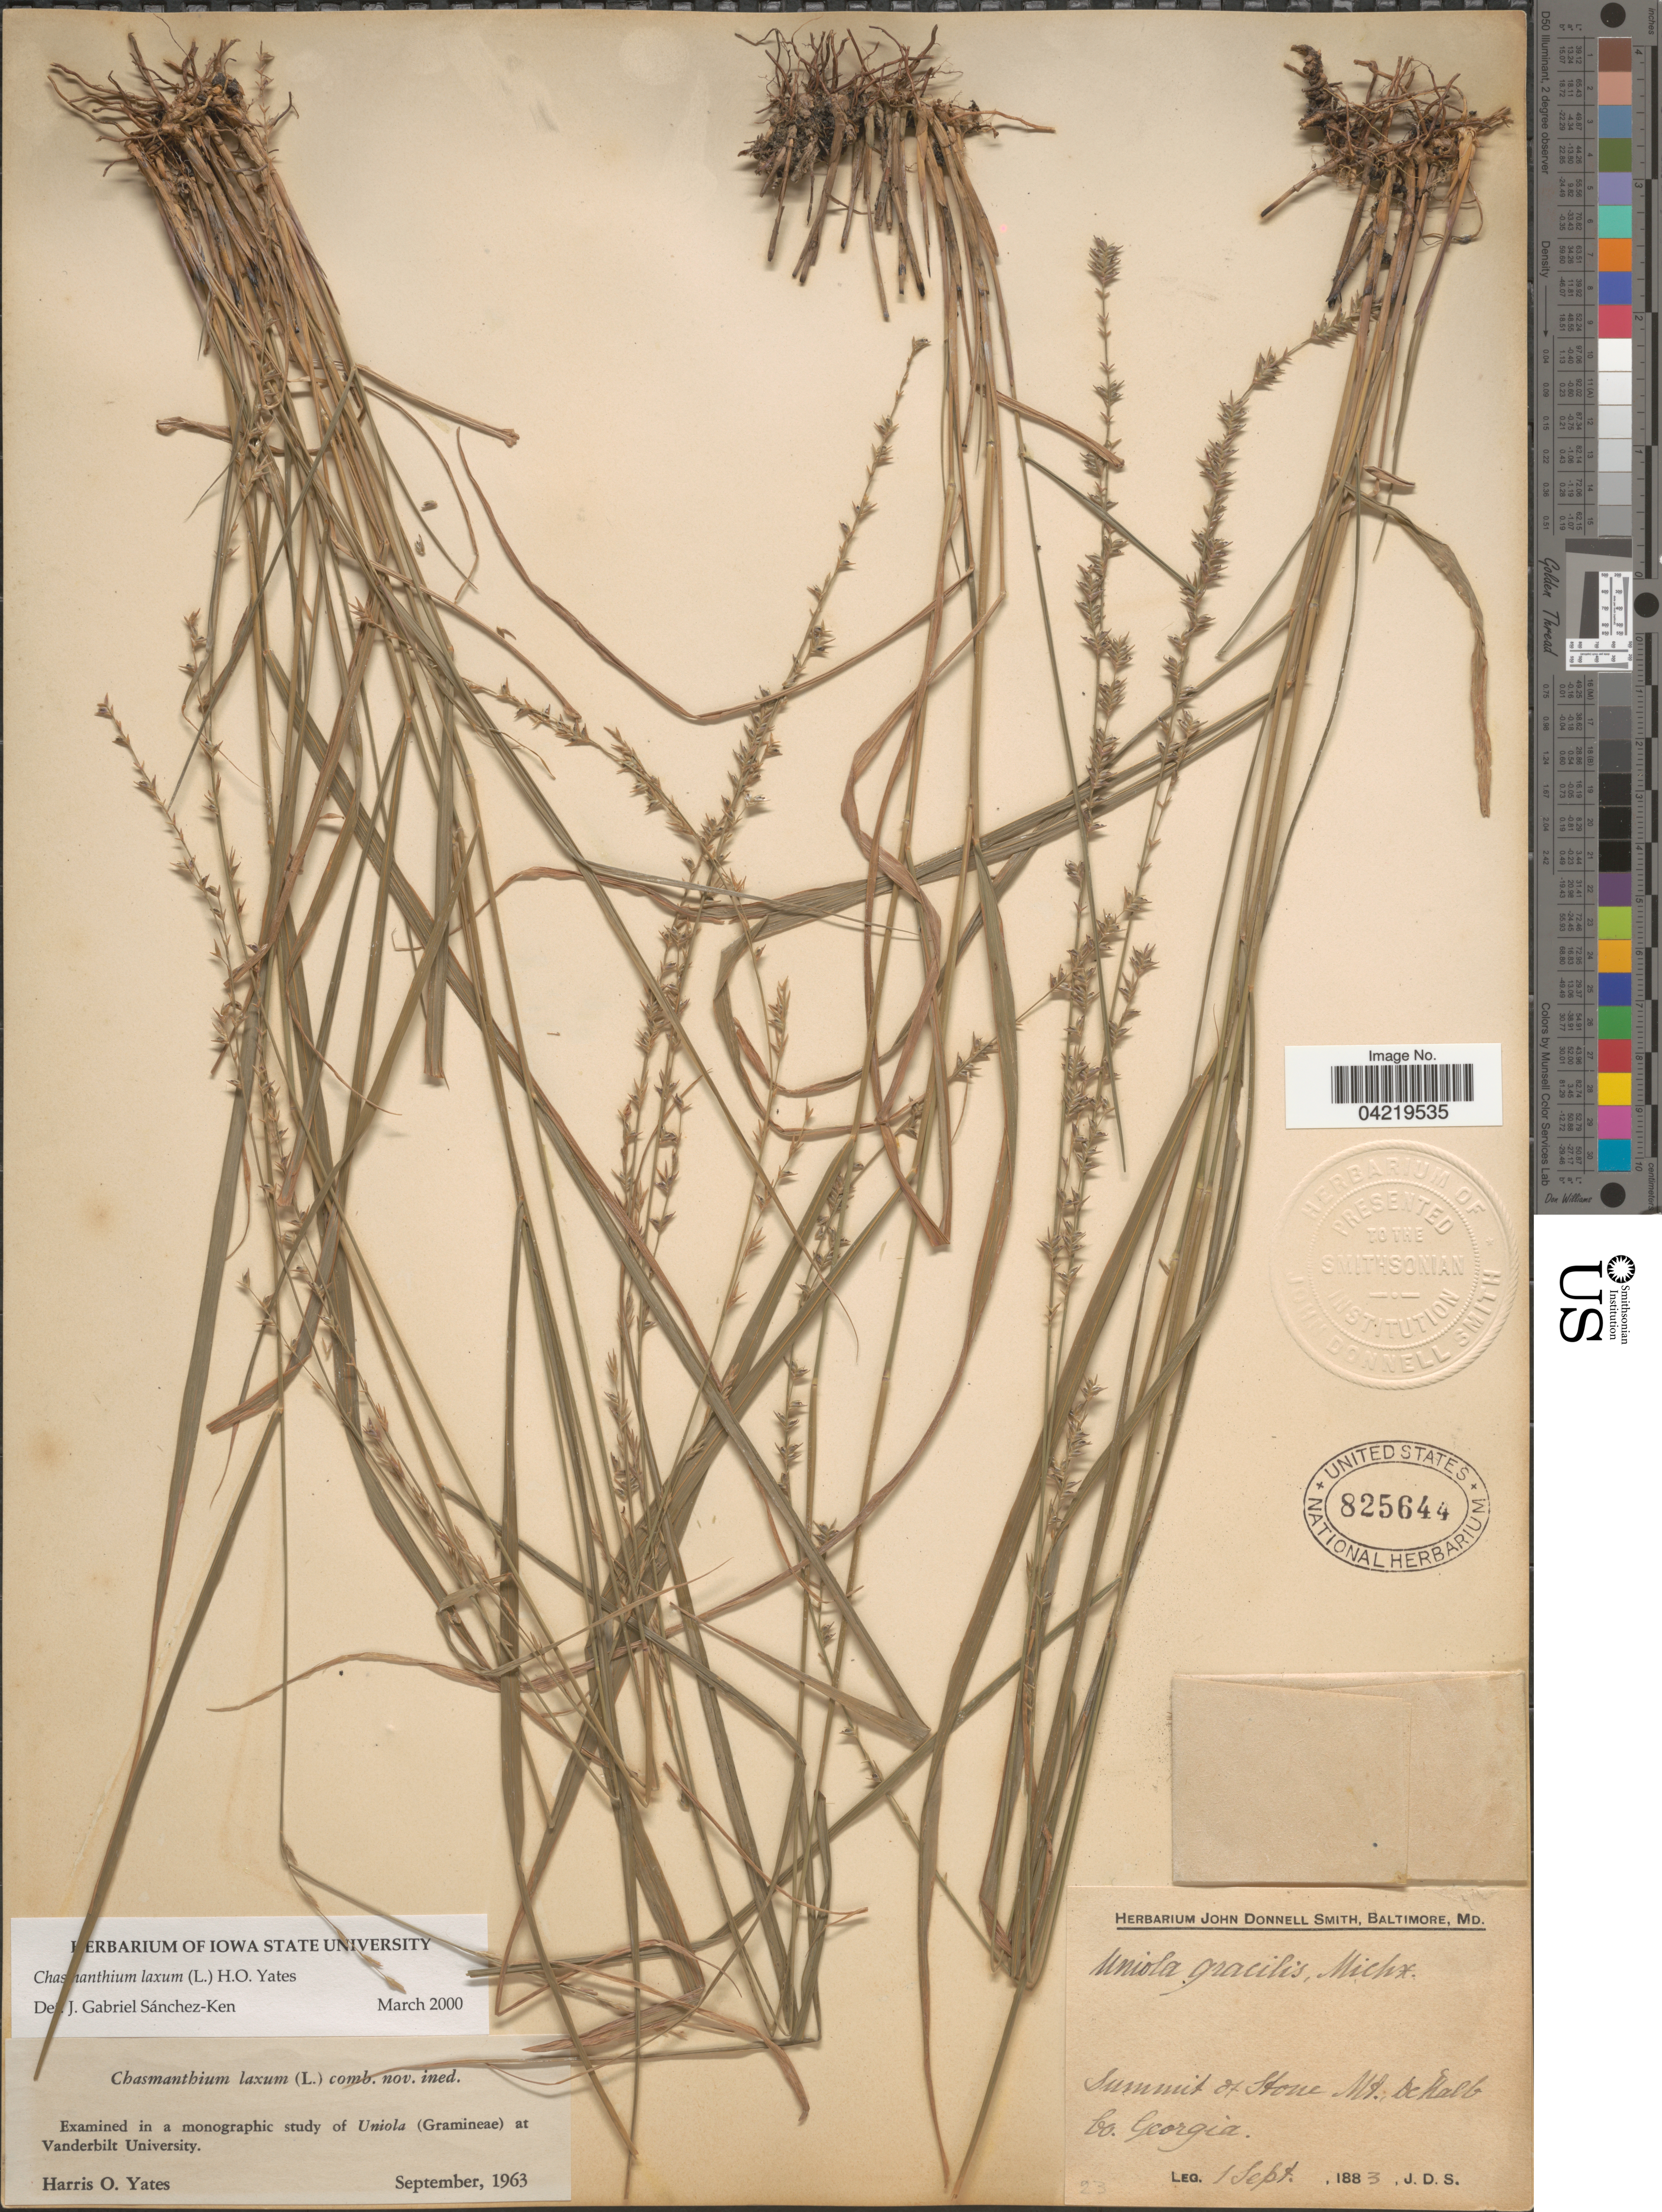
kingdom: Plantae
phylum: Tracheophyta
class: Liliopsida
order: Poales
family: Poaceae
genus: Chasmanthium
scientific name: Chasmanthium laxum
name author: (L.) H.O. Yates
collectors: J. Donnell Smith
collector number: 23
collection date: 1883-09-01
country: United States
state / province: Georgia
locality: Summit of Stone Mt., De Kalb Co.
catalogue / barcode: US 825644